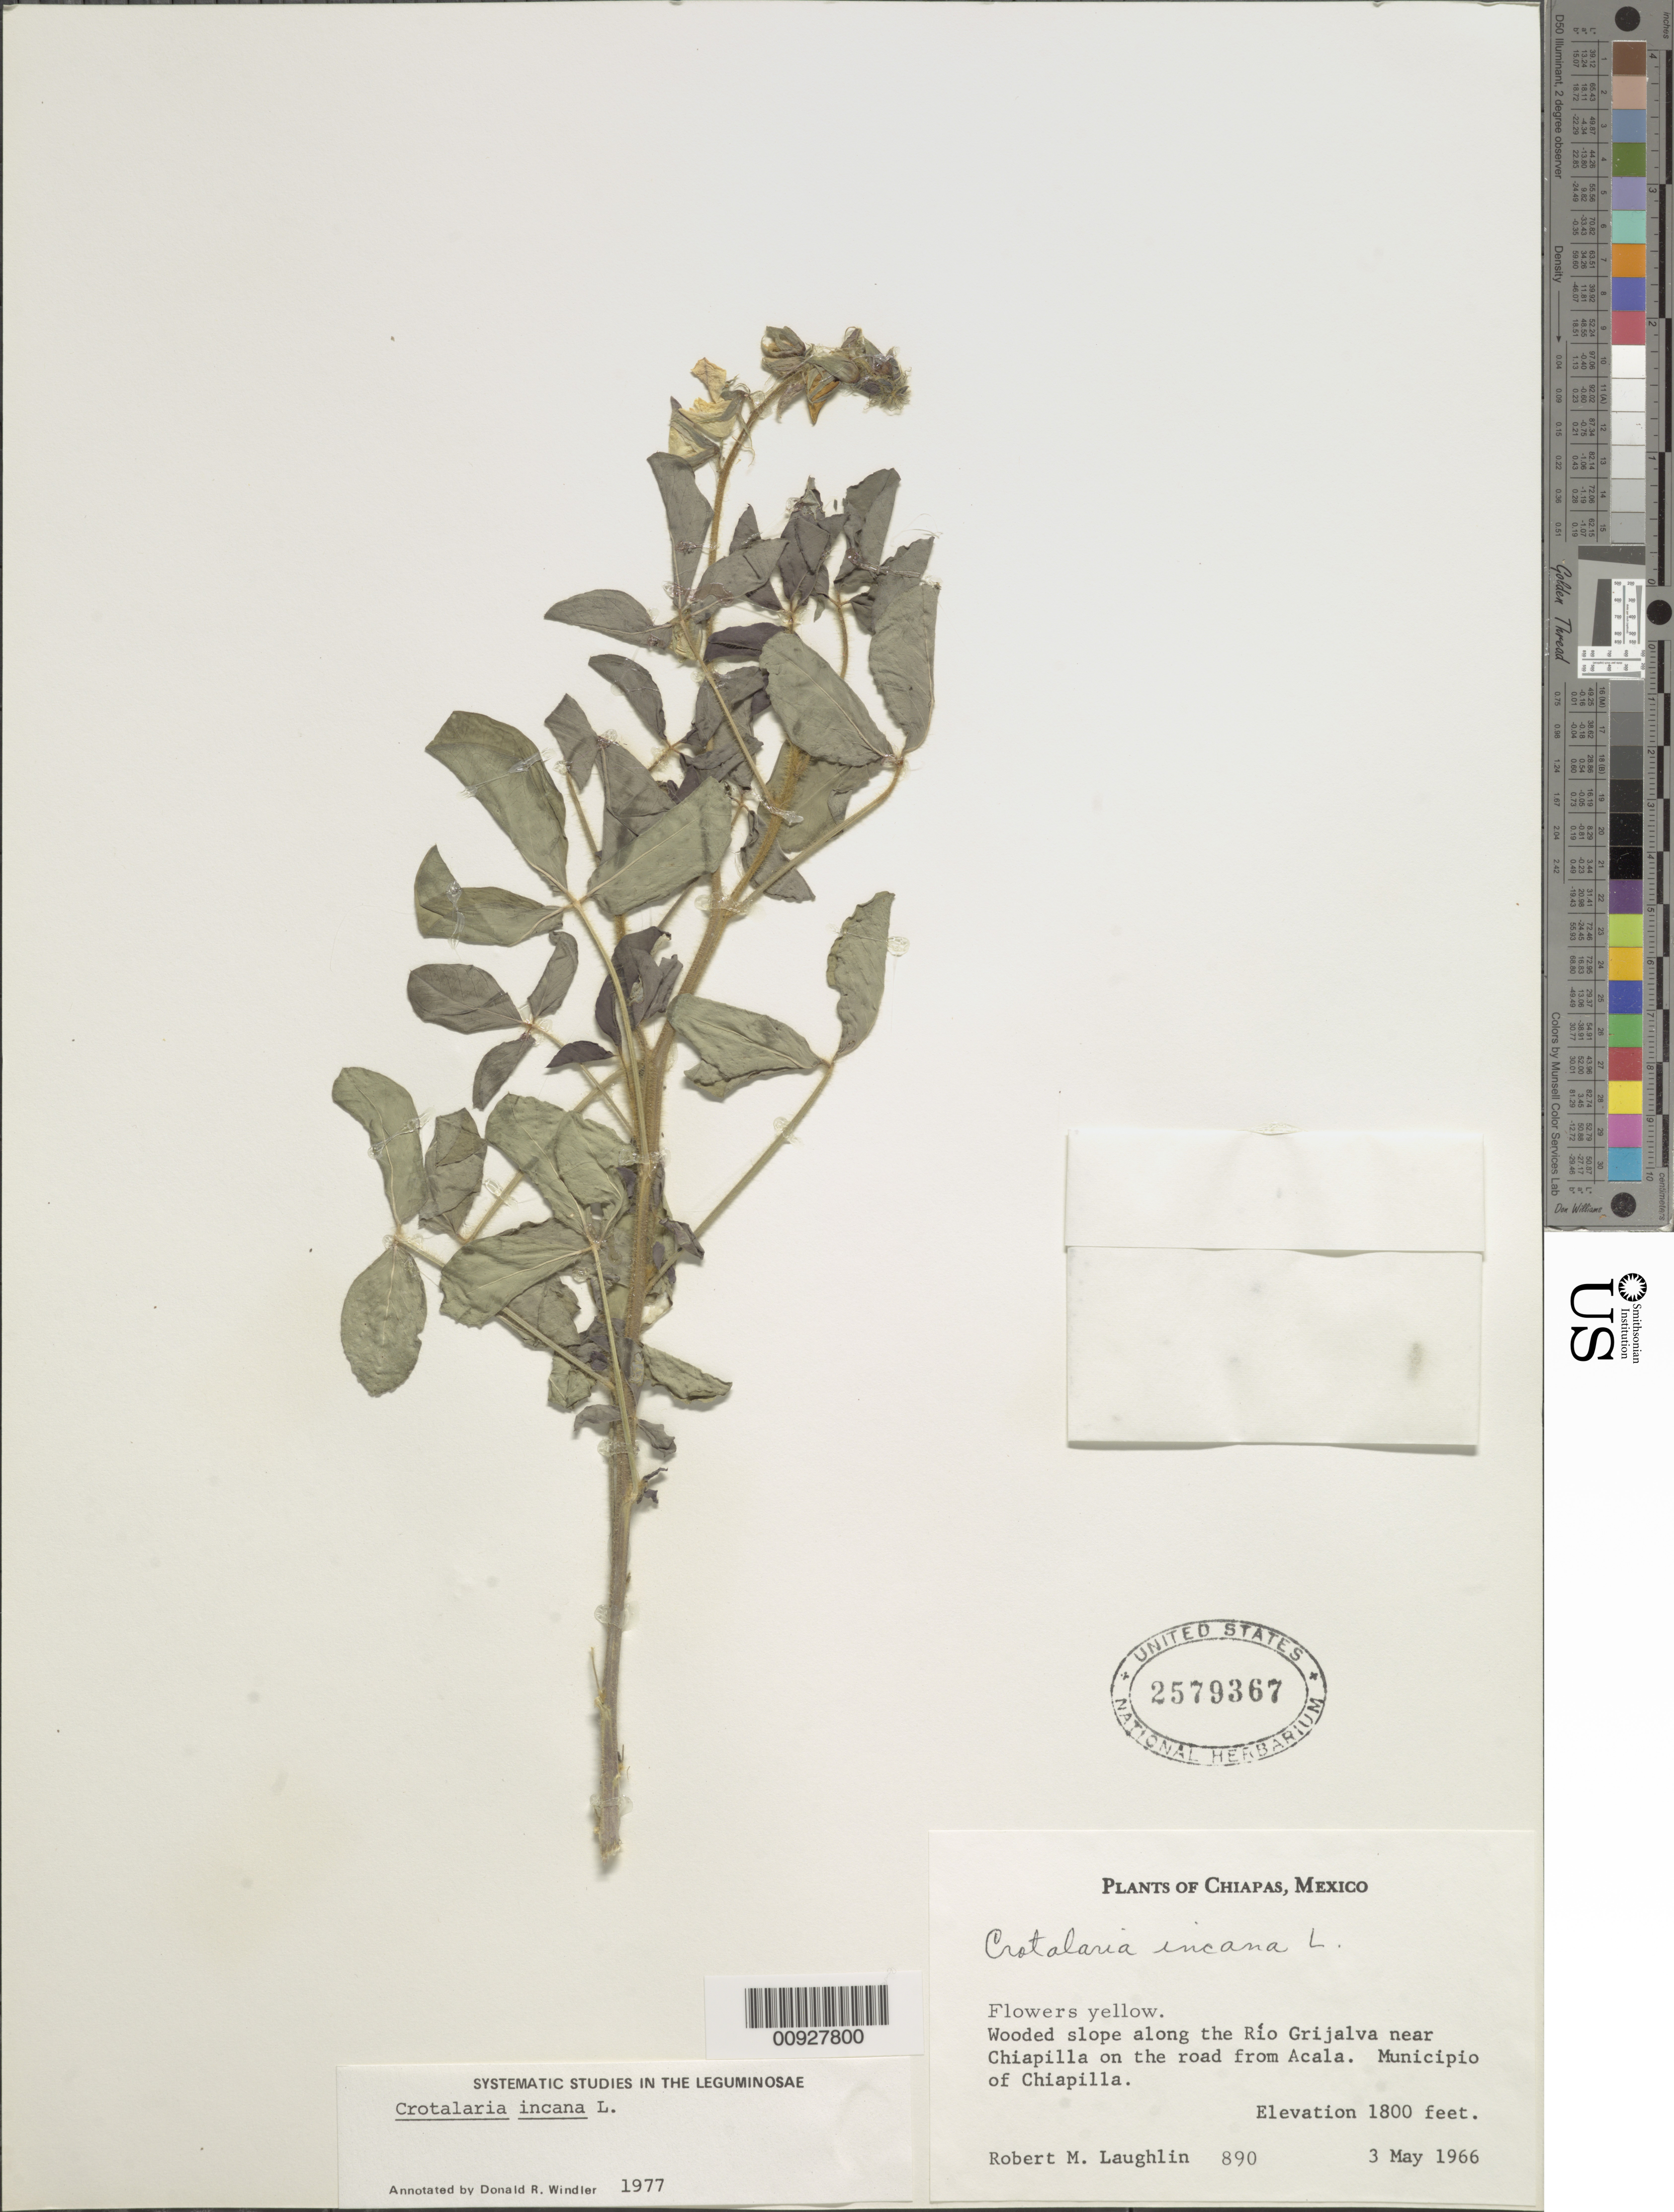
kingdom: Plantae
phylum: Tracheophyta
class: Magnoliopsida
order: Fabales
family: Fabaceae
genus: Crotalaria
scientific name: Crotalaria incana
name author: L.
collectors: R. M. Laughlin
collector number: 890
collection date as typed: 03 May 1966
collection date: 1966-05-03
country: Mexico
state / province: Chiapas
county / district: Chiapilla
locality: Along the Río Grijalva near Chiapilla on the road from Acala. Municipio of Chiapilla, Chiapas.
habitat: Wooded slope.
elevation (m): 549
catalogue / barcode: US 2579367